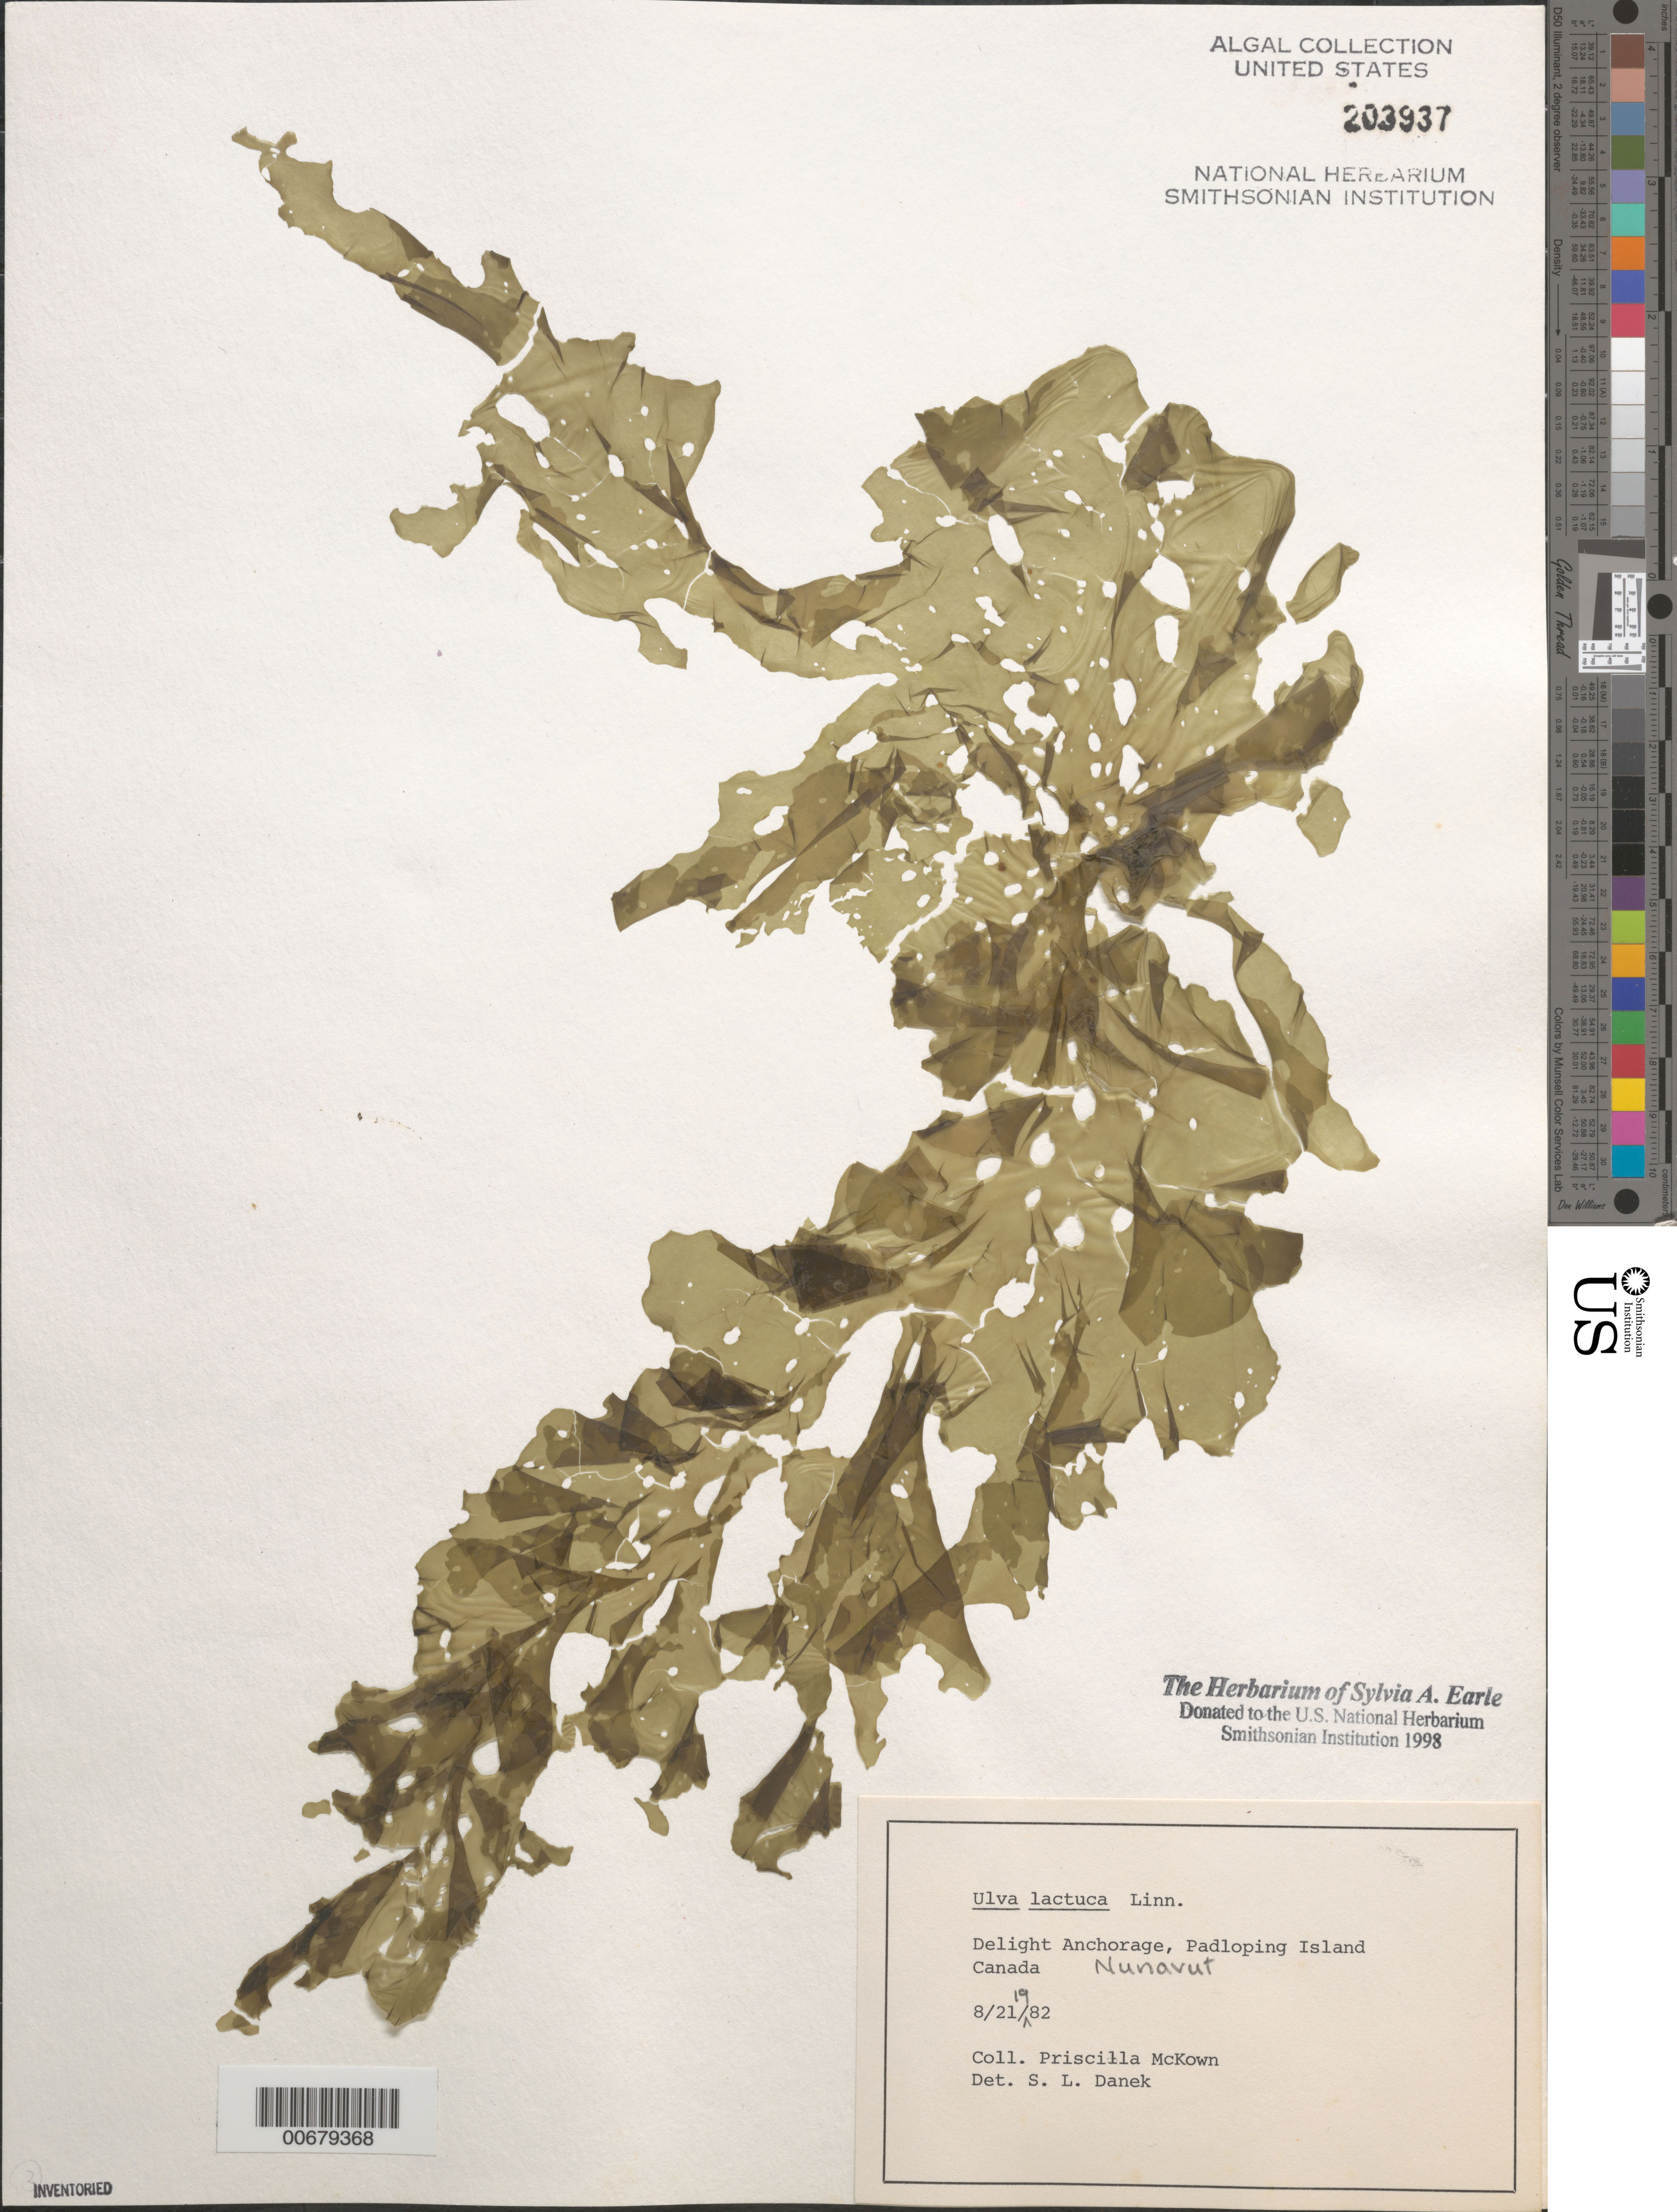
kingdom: Plantae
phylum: Chlorophyta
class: Ulvophyceae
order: Ulvales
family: Ulvaceae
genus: Ulva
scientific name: Ulva lactuca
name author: L.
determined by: Danek, S. L.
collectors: P. McKown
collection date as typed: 21 Aug 1982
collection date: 1982-08-21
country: Canada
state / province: Nunavut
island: Padloping Island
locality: Delight Anchorage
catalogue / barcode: US 203937